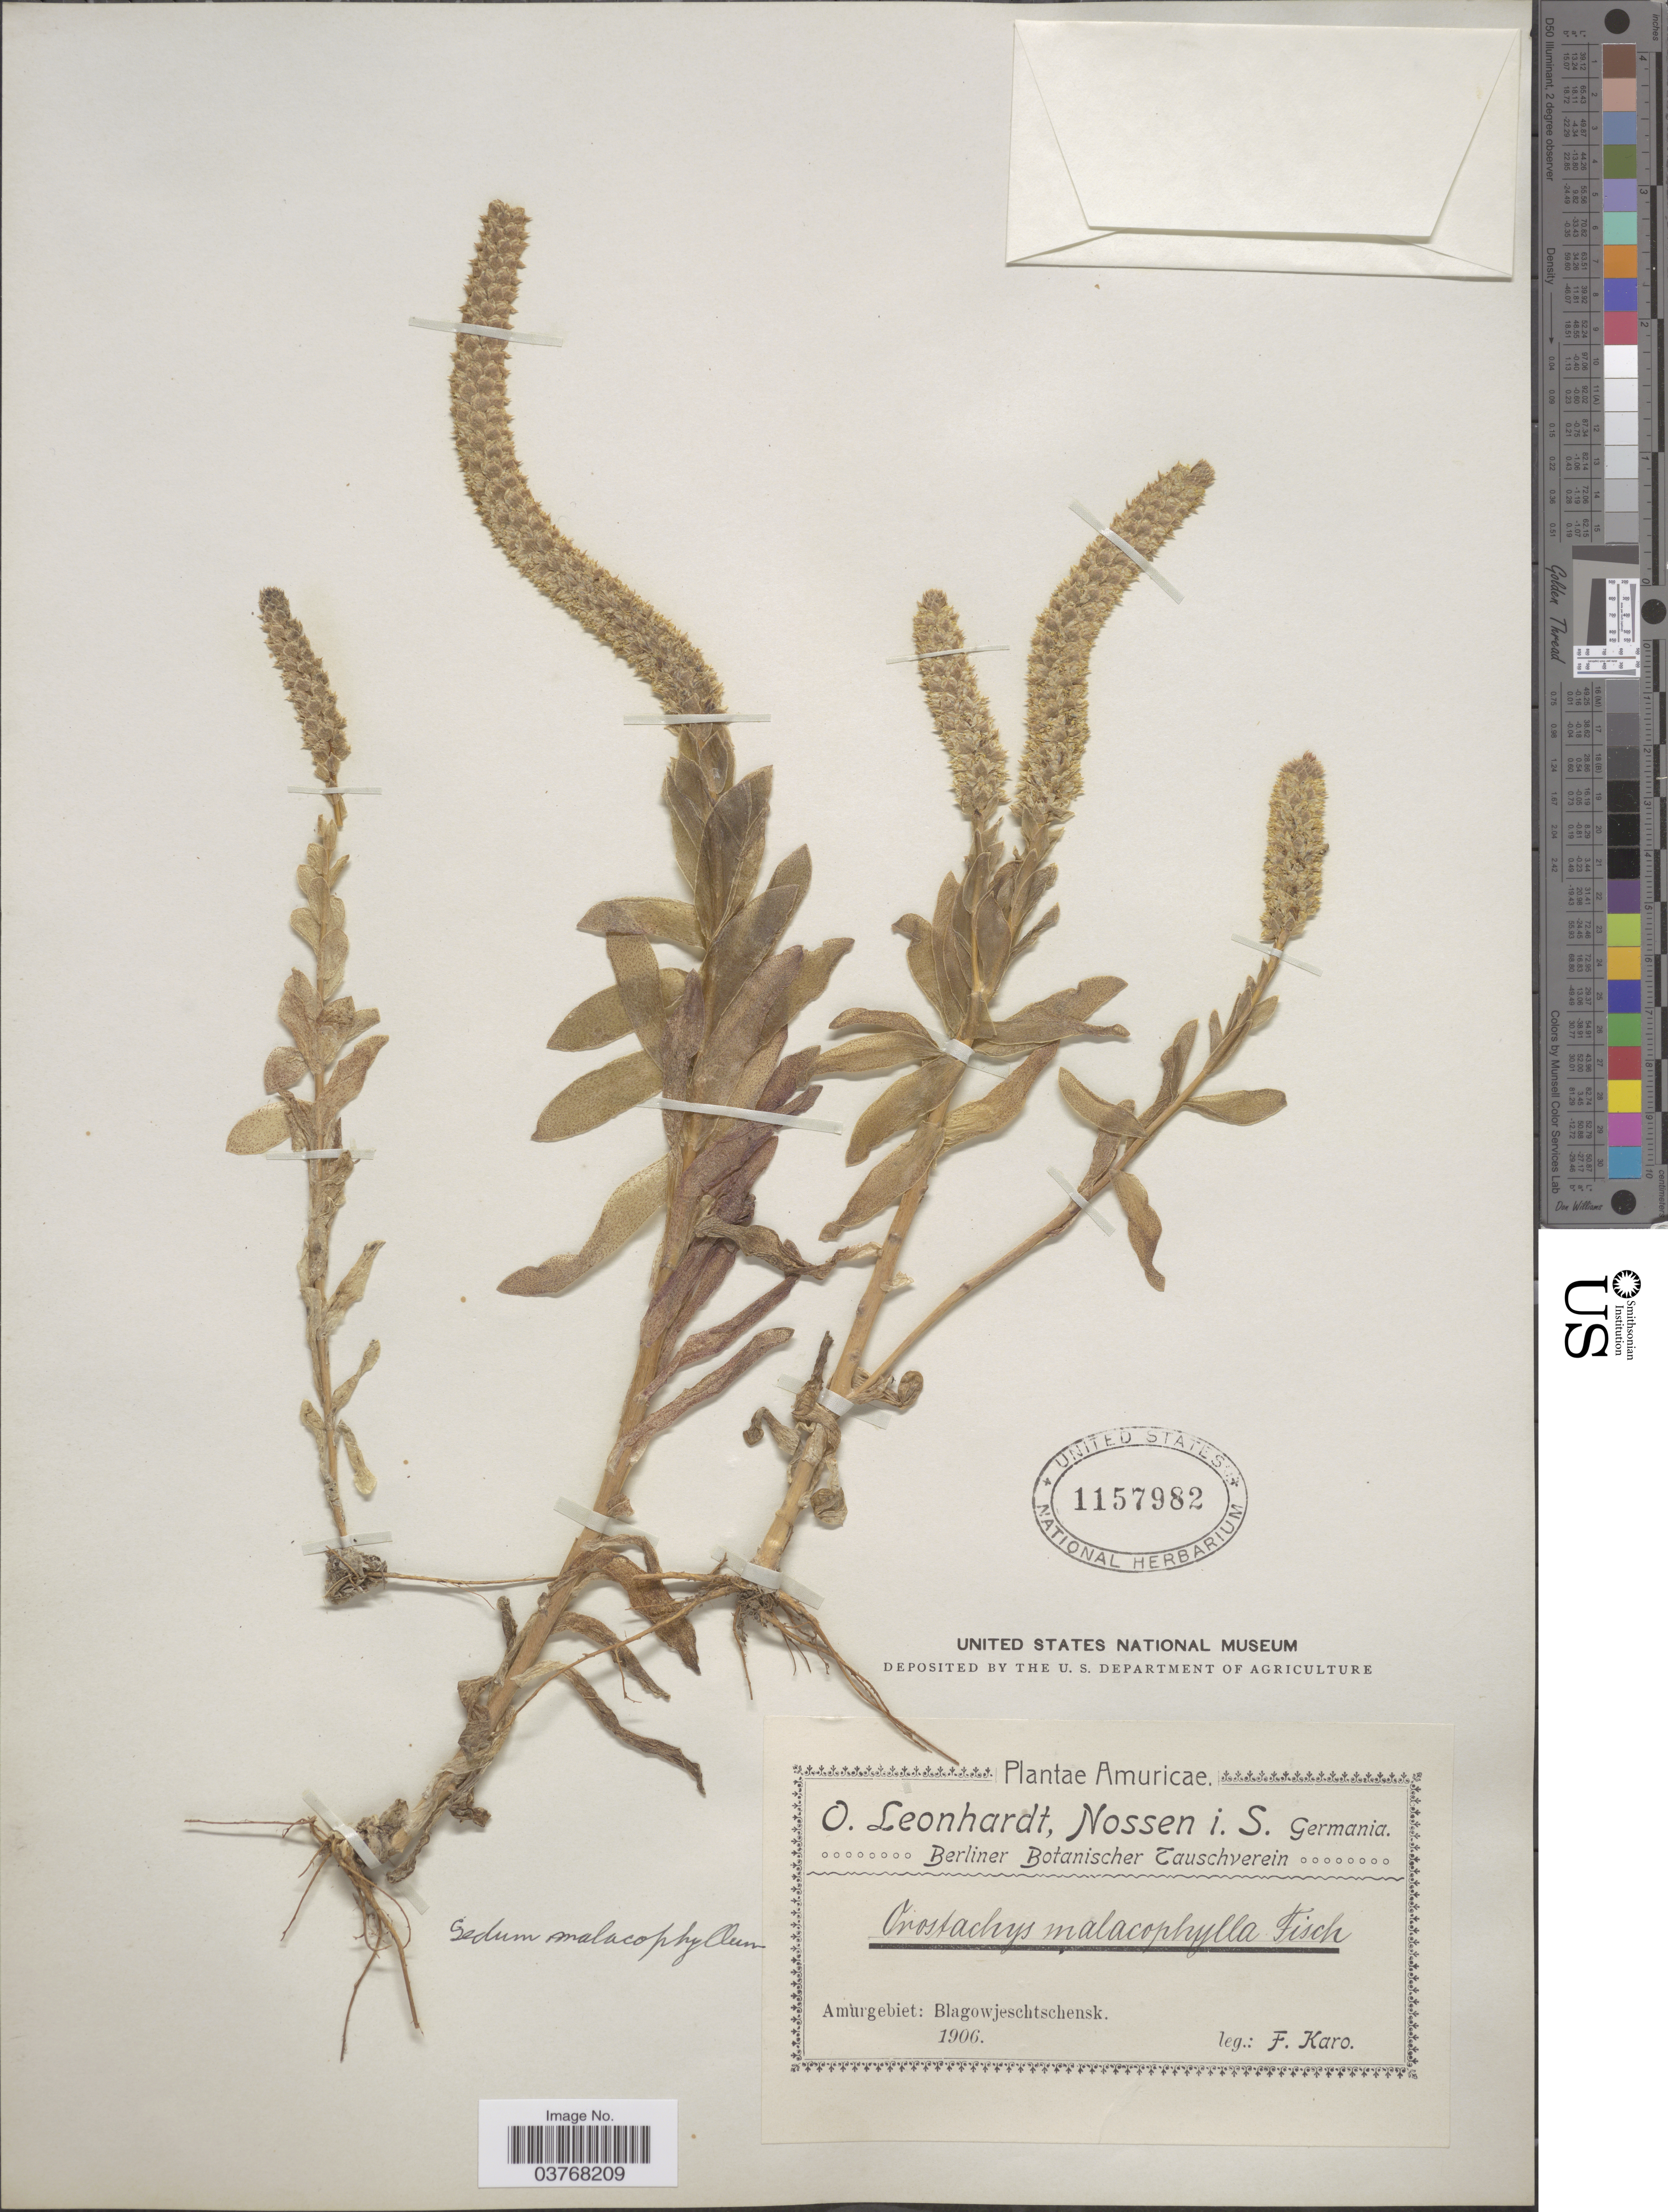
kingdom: Plantae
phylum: Tracheophyta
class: Magnoliopsida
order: Saxifragales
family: Crassulaceae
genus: Orostachys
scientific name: Orostachys malacophylla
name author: (Pall.) Fisch.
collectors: F. Karo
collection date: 1906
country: Russian Federation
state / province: Amur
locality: Amurgebiet: Blagowjeschtschensk.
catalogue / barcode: US 1157982